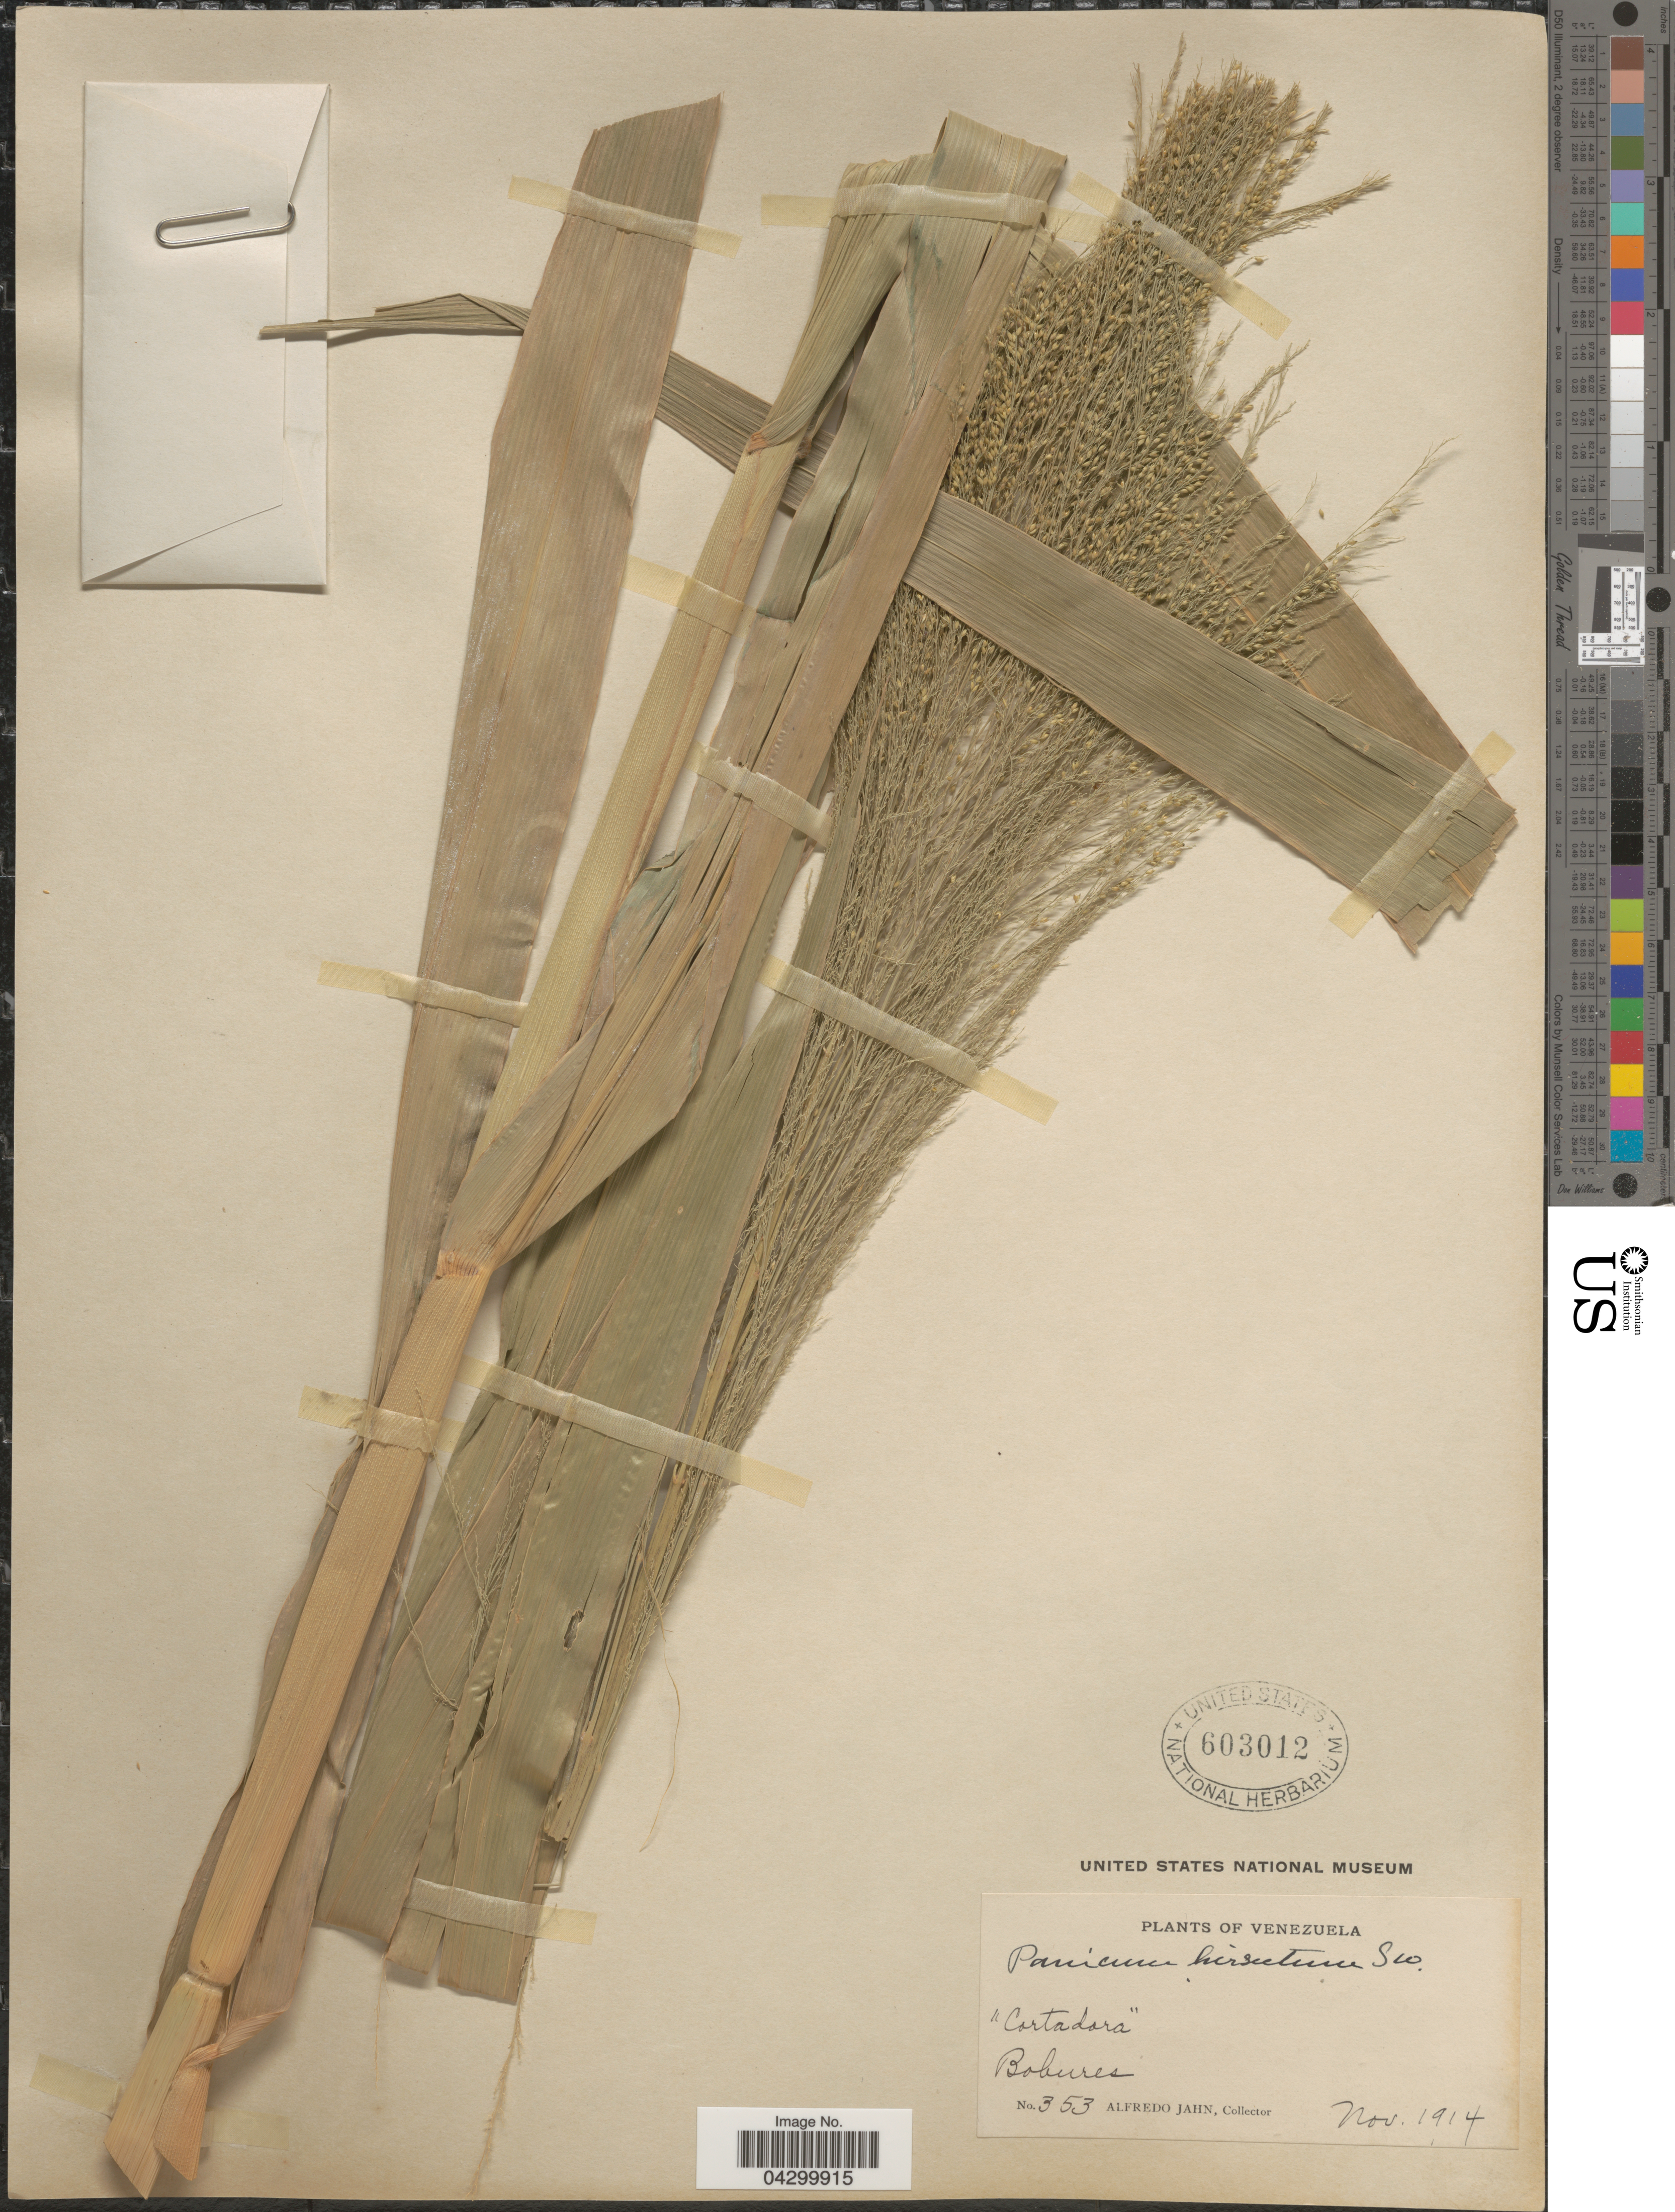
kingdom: Plantae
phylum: Tracheophyta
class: Liliopsida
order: Poales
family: Poaceae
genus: Panicum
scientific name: Panicum hirsutum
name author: Sw.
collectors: A. Jahn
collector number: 353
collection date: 1914-11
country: Venezuela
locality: Bobures.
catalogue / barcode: US 603012